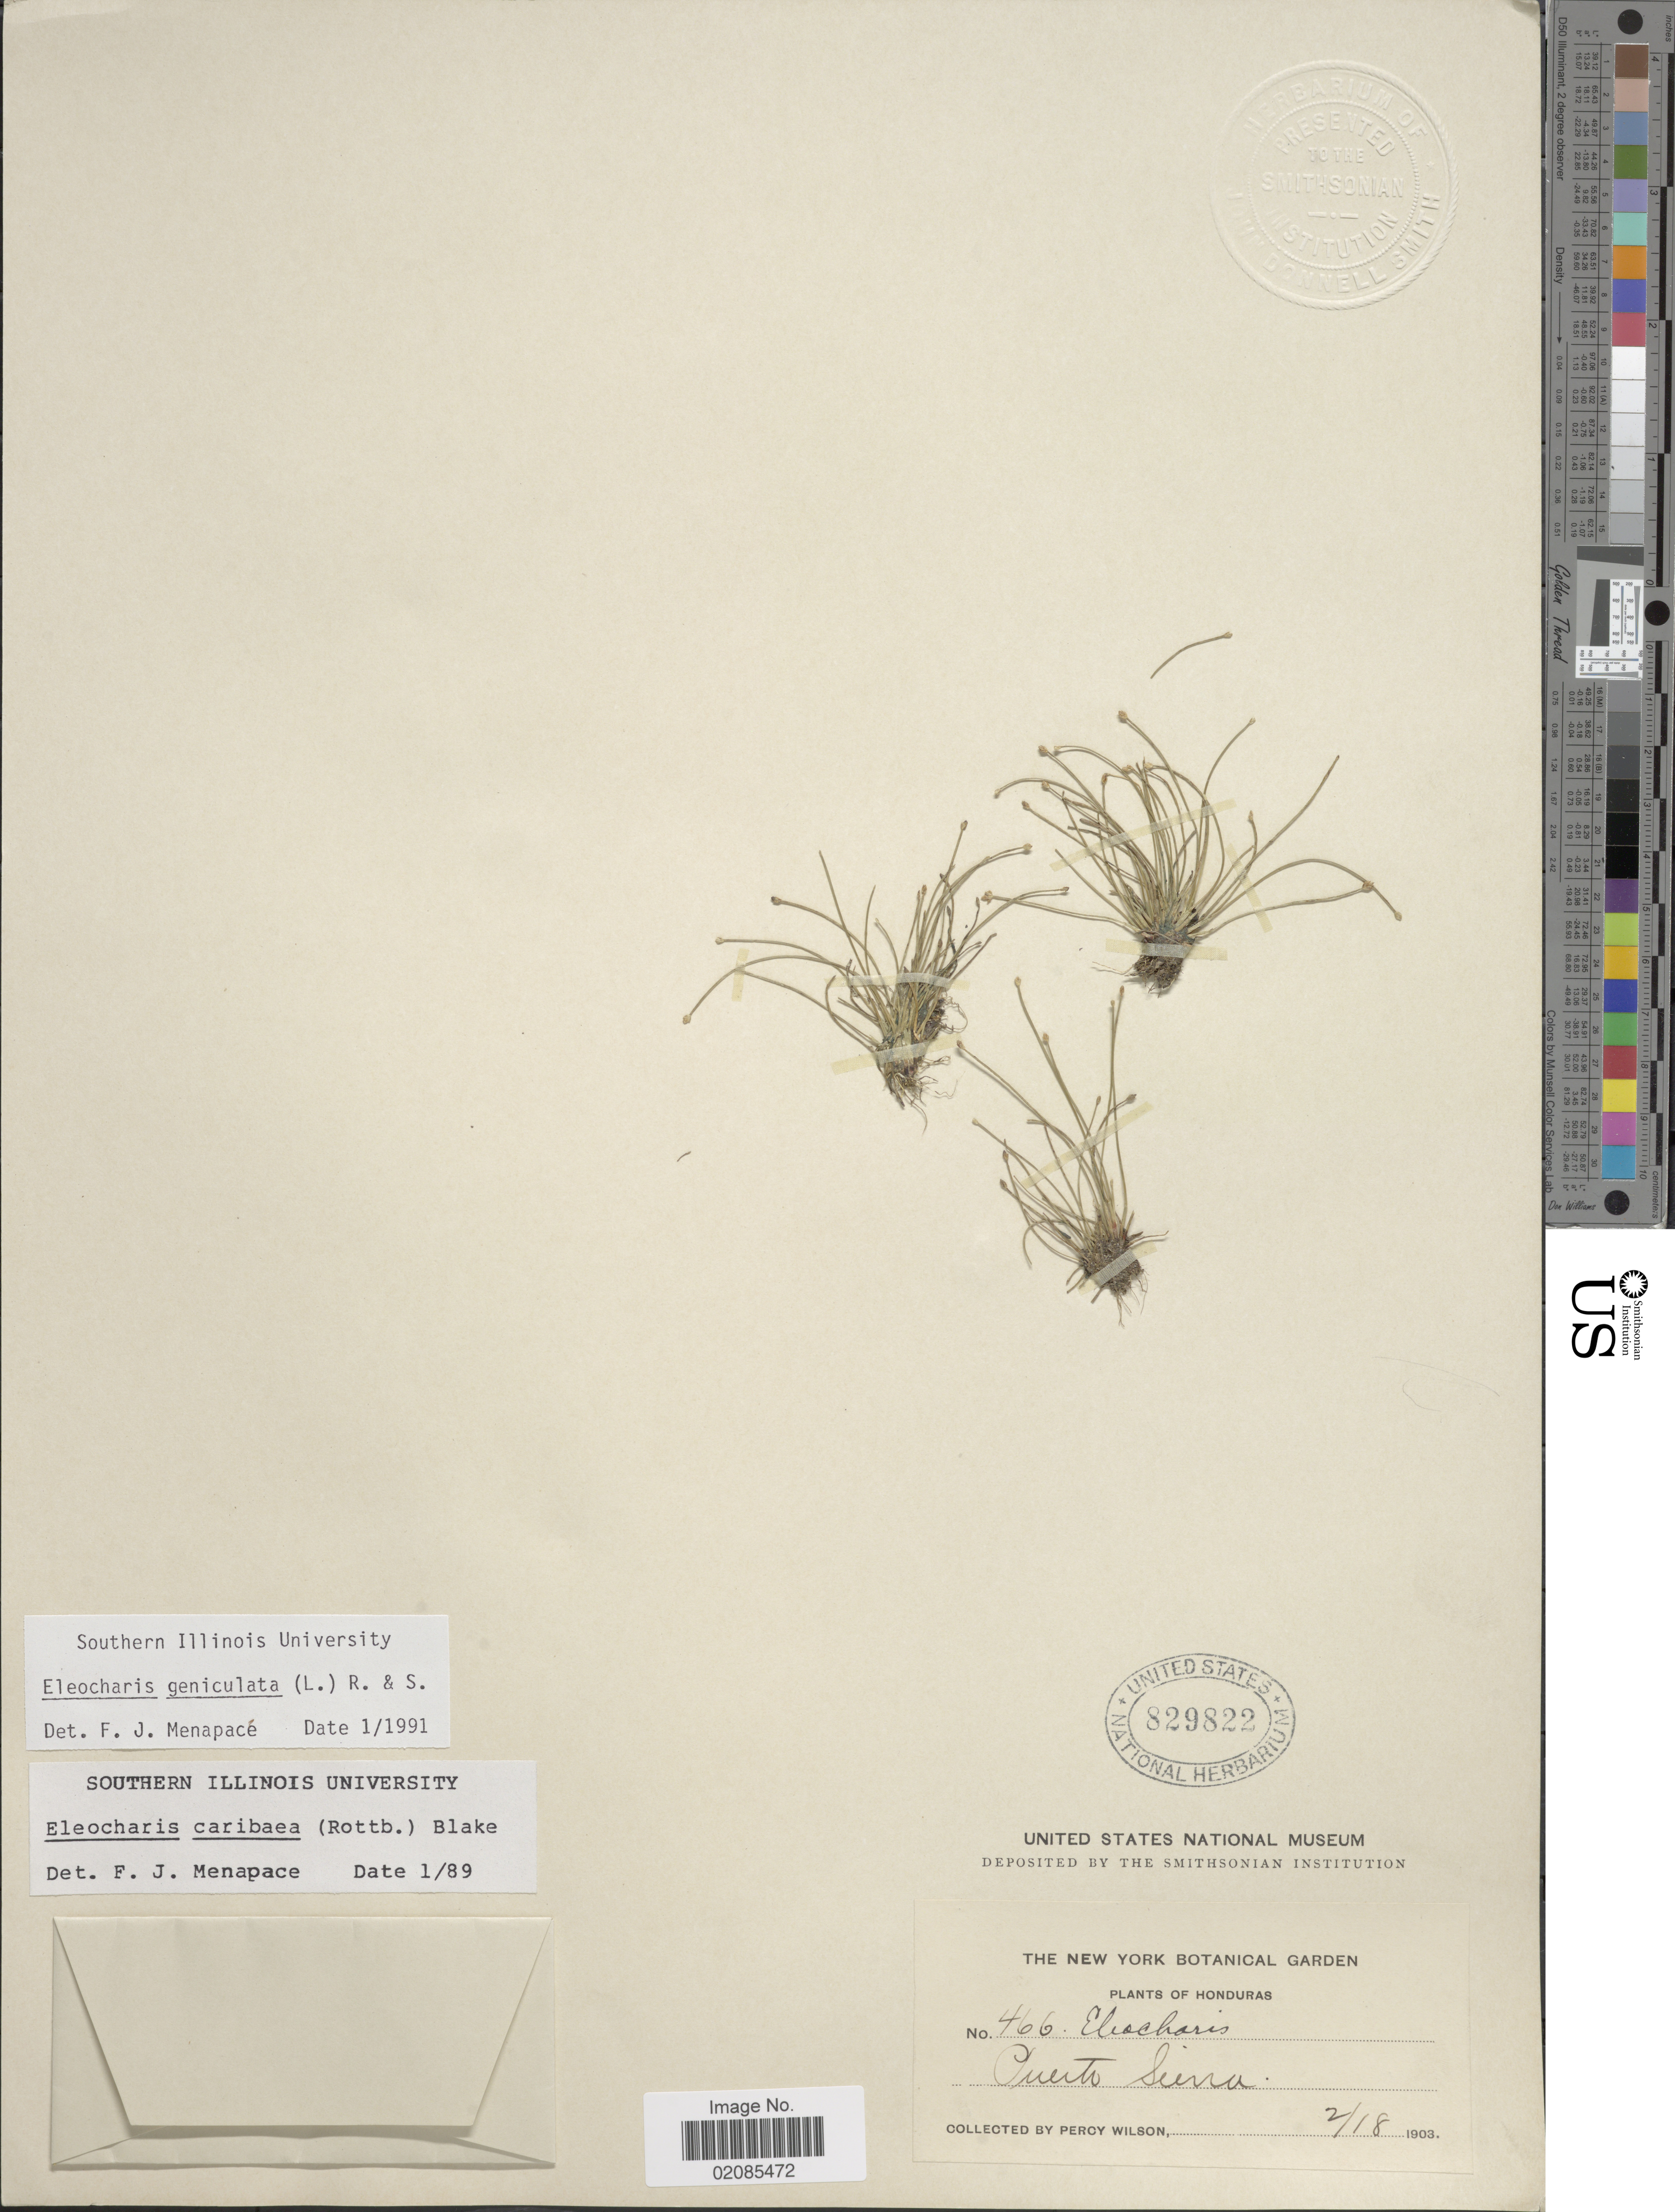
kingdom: Plantae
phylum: Tracheophyta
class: Liliopsida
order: Poales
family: Cyperaceae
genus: Eleocharis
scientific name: Eleocharis geniculata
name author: (L.) Roem. & Schult.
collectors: P. Wilson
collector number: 466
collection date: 1903-02-18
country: Honduras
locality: Puerto Sierra.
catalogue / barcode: US 829822